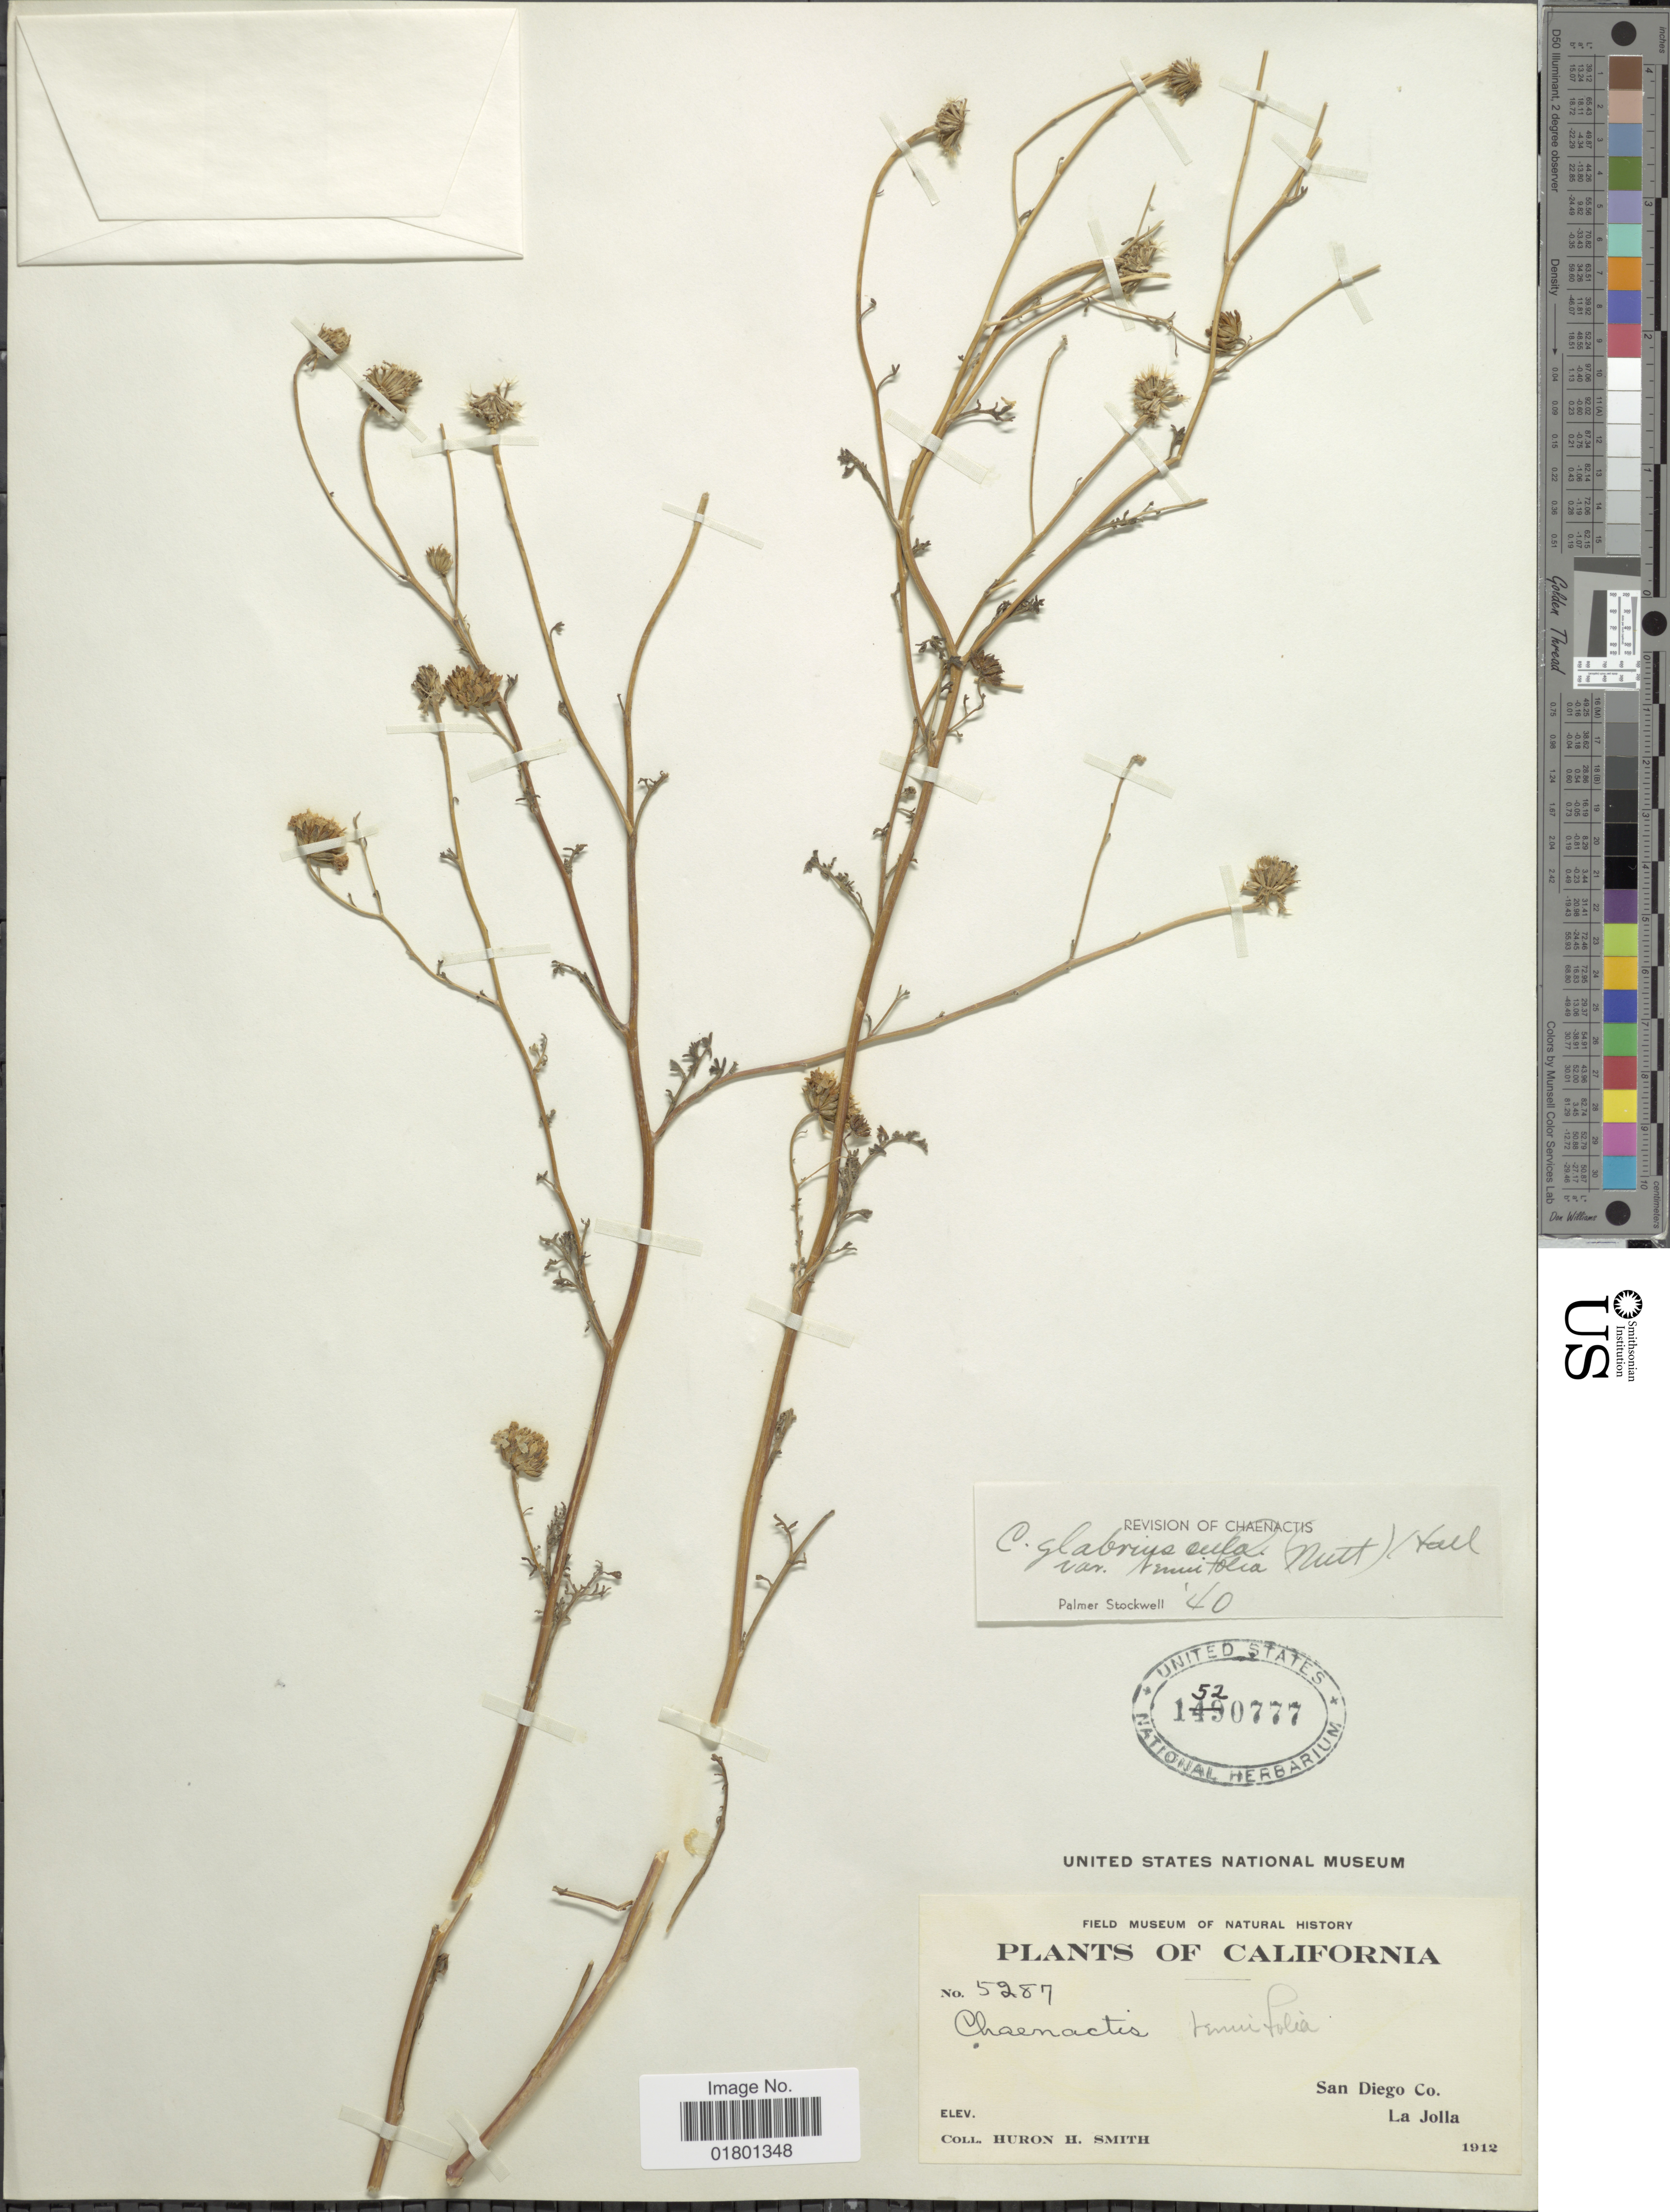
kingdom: Plantae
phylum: Tracheophyta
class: Magnoliopsida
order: Asterales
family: Asteraceae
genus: Chaenactis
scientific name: Chaenactis glabriuscula var. tenuifolia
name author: (Nutt.) Hall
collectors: Huron H. Smith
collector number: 5287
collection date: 1912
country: United States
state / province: California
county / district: San Diego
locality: San Diego Co., La Jolla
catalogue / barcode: US 1520777